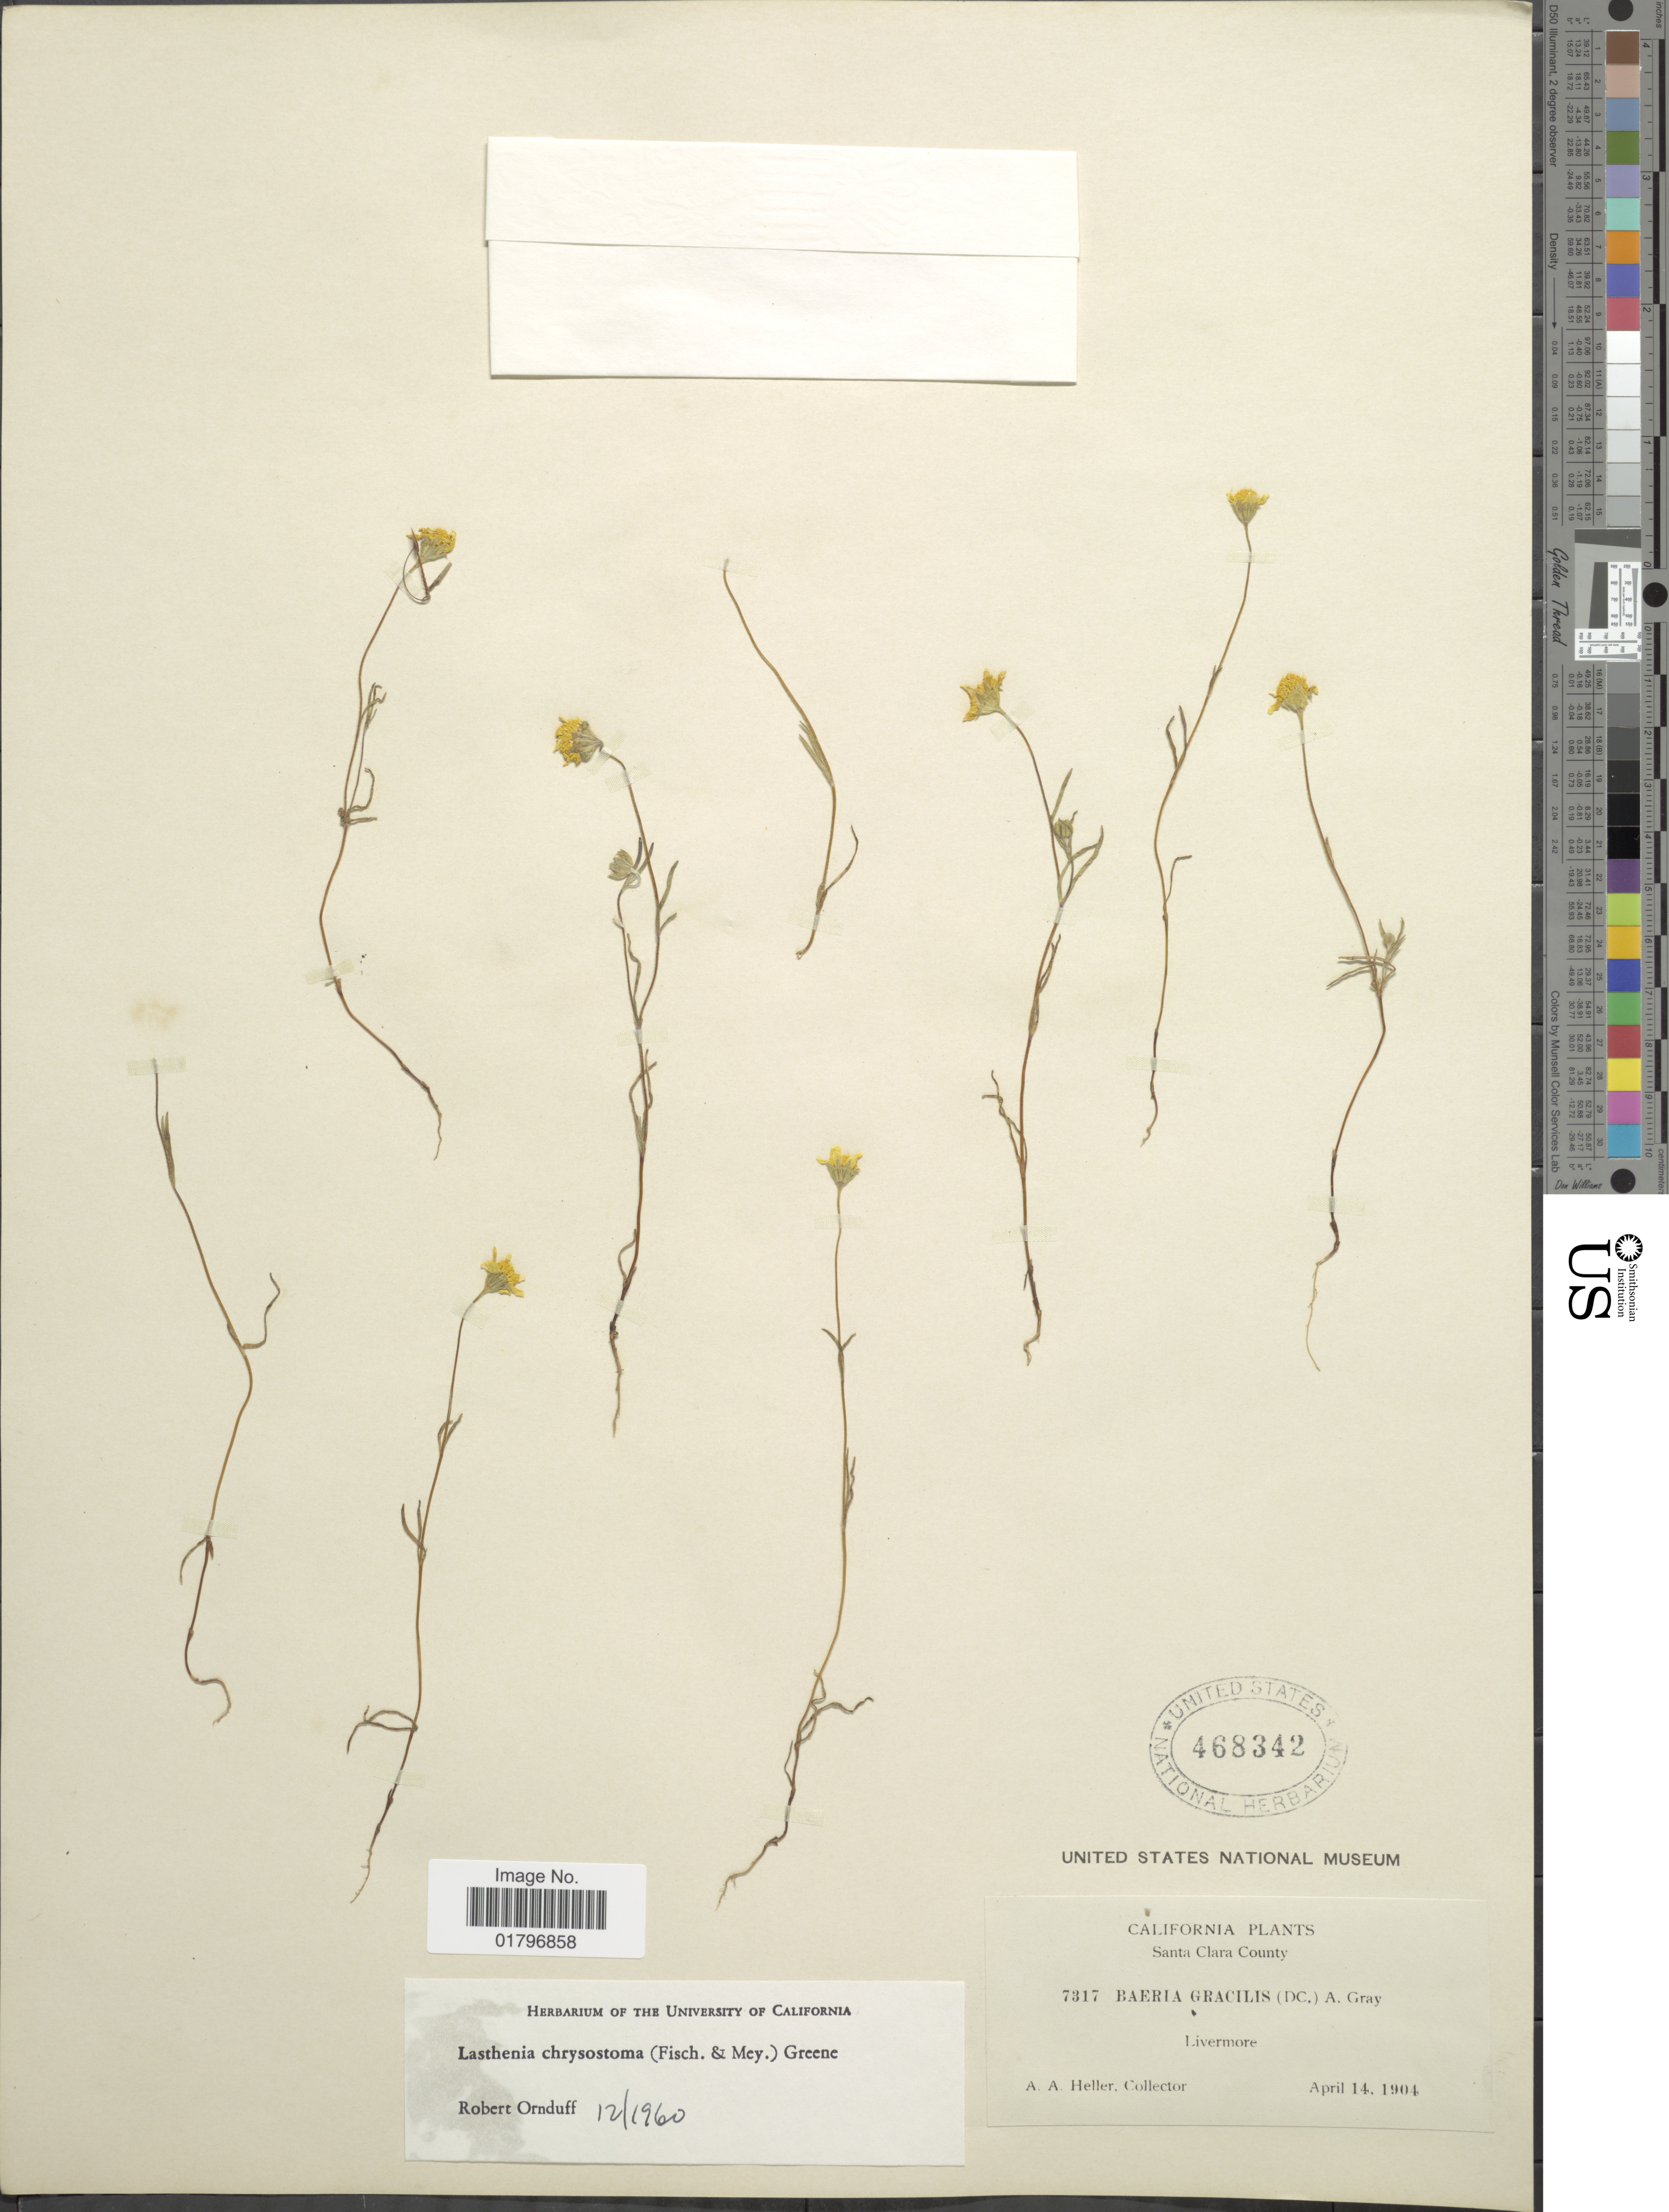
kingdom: Plantae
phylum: Tracheophyta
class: Magnoliopsida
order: Asterales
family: Asteraceae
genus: Lasthenia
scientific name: Lasthenia chrysostoma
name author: (Fisch. & C.A. Mey.) Greene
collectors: A. A. Heller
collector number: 7317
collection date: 1904-04-14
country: United States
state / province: California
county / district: Santa Clara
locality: Santa Clara County. Livermore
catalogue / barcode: US 468342